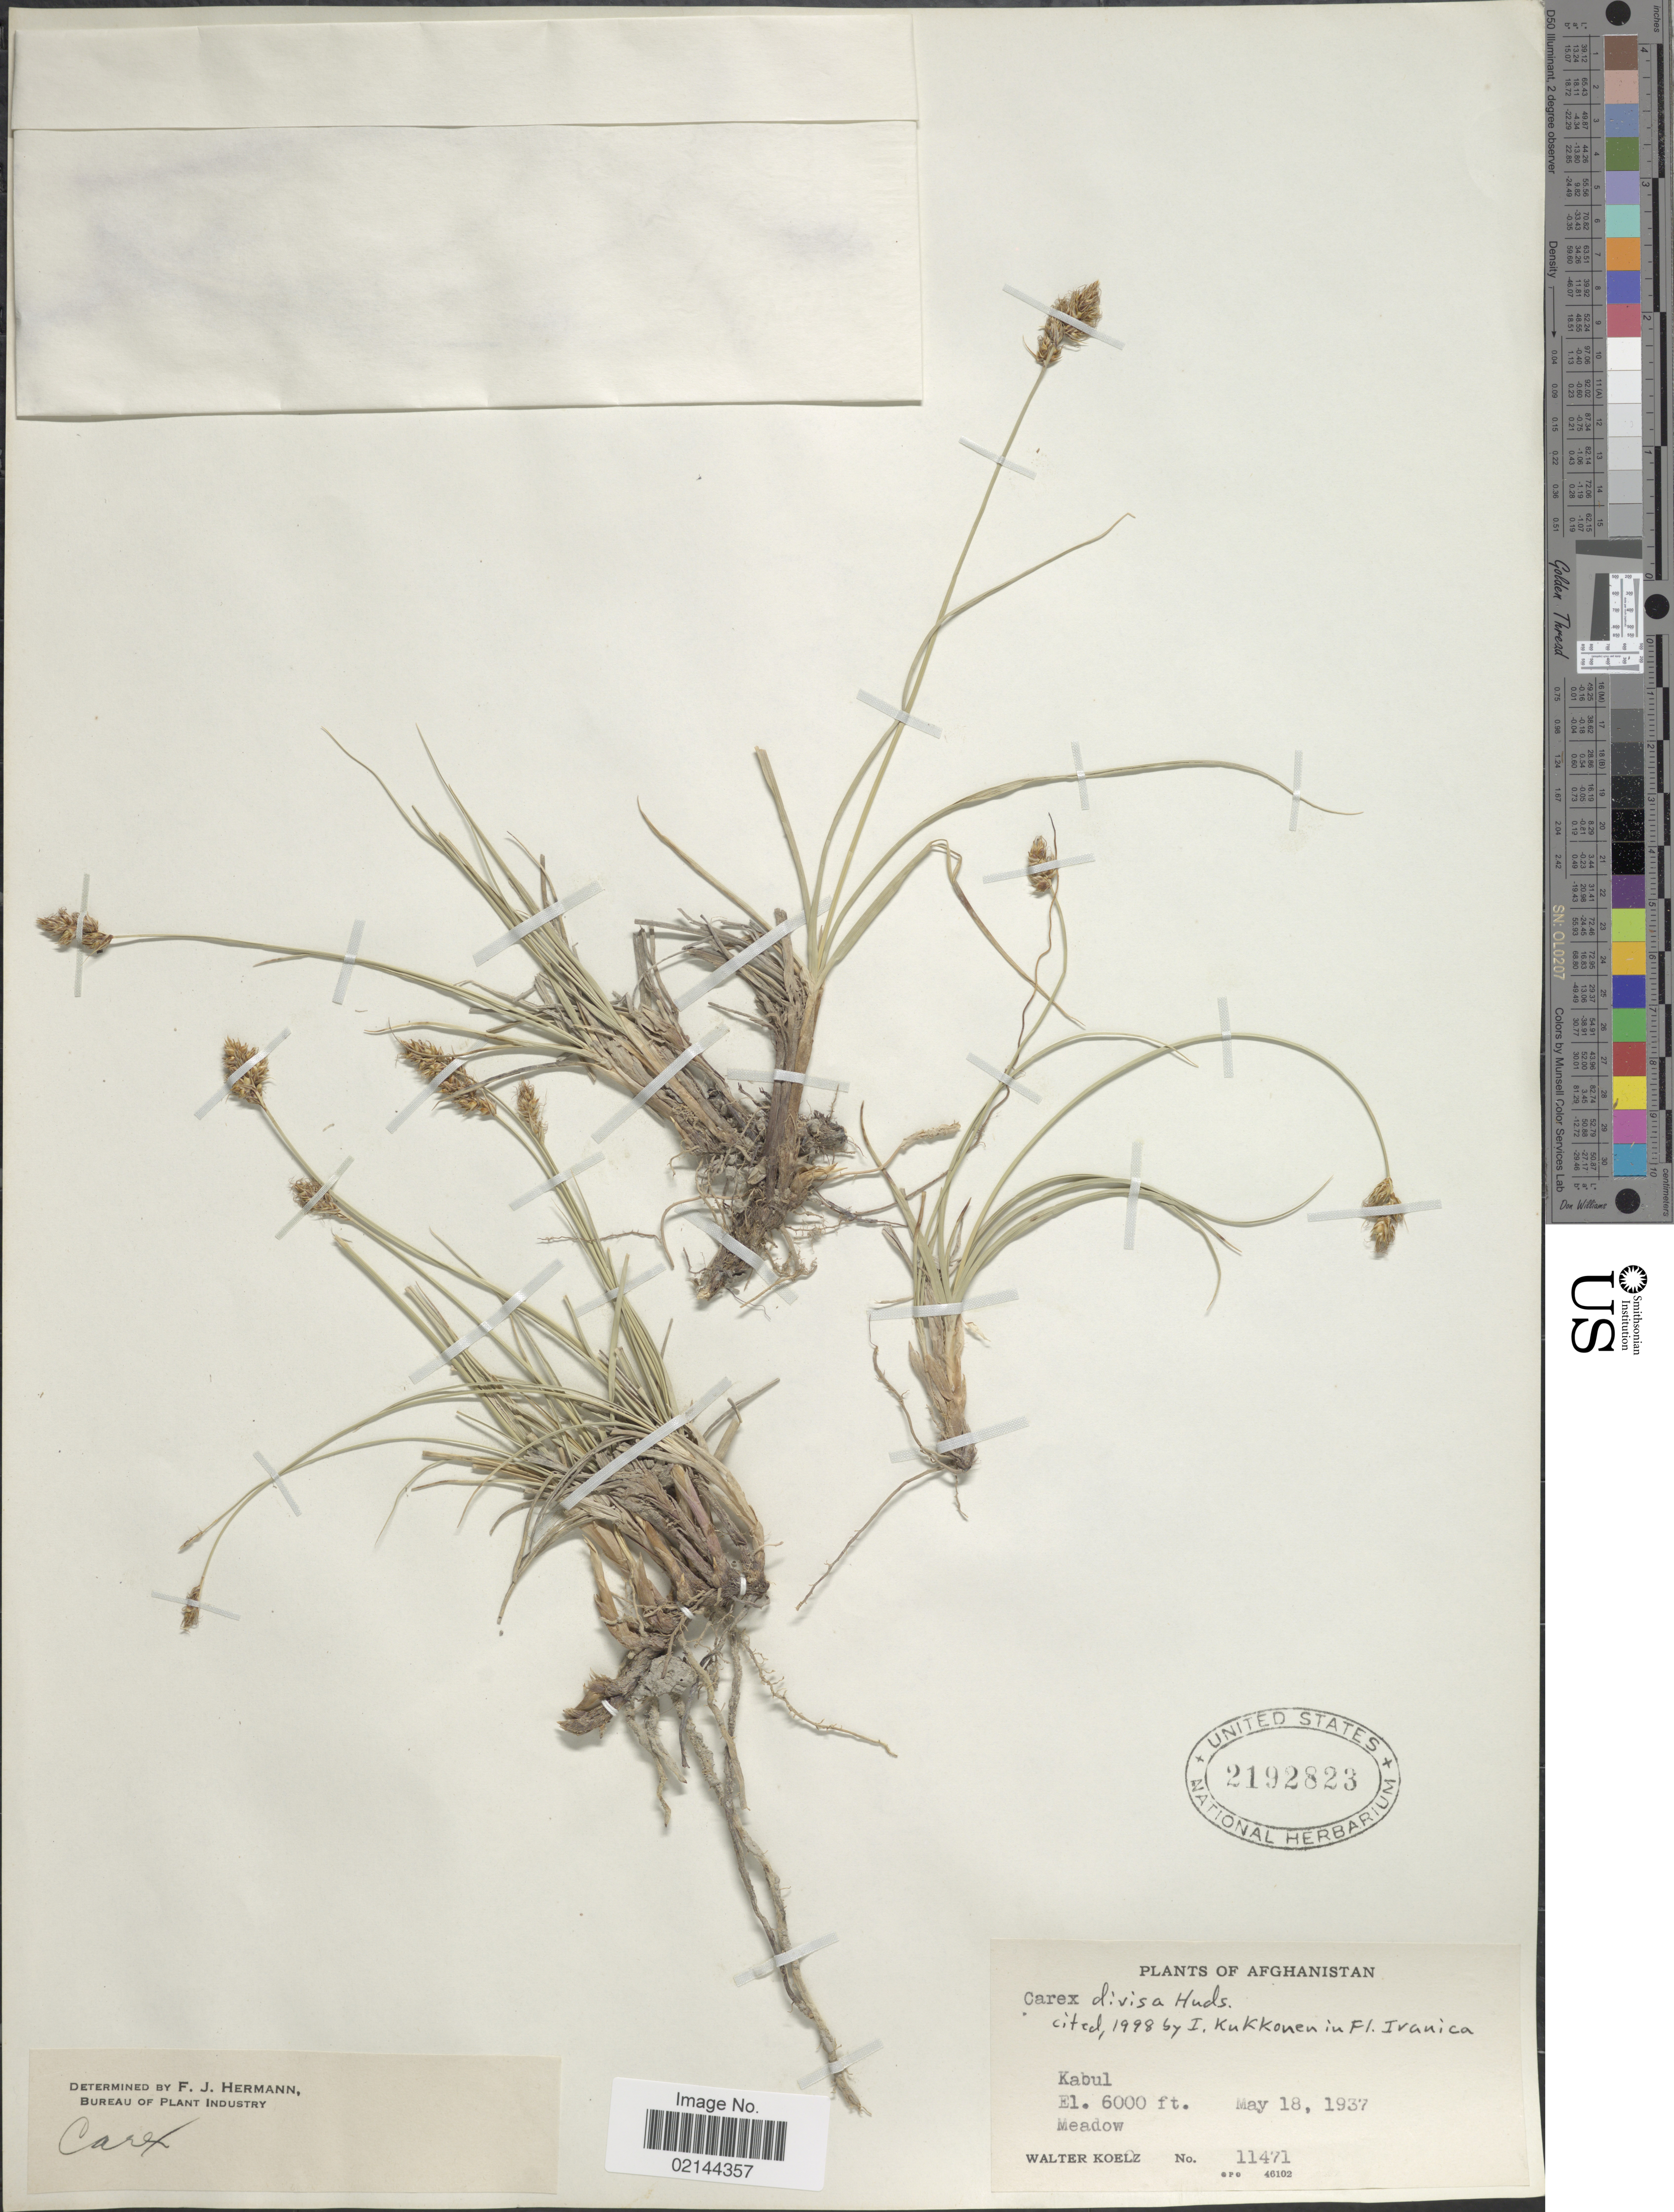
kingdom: Plantae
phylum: Tracheophyta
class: Liliopsida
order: Poales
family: Cyperaceae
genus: Carex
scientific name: Carex divisa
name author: Huds.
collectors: W. N. Koelz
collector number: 11471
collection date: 1937-05-18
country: Afghanistan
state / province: Kabul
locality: Meadow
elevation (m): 1829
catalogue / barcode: US 2192823